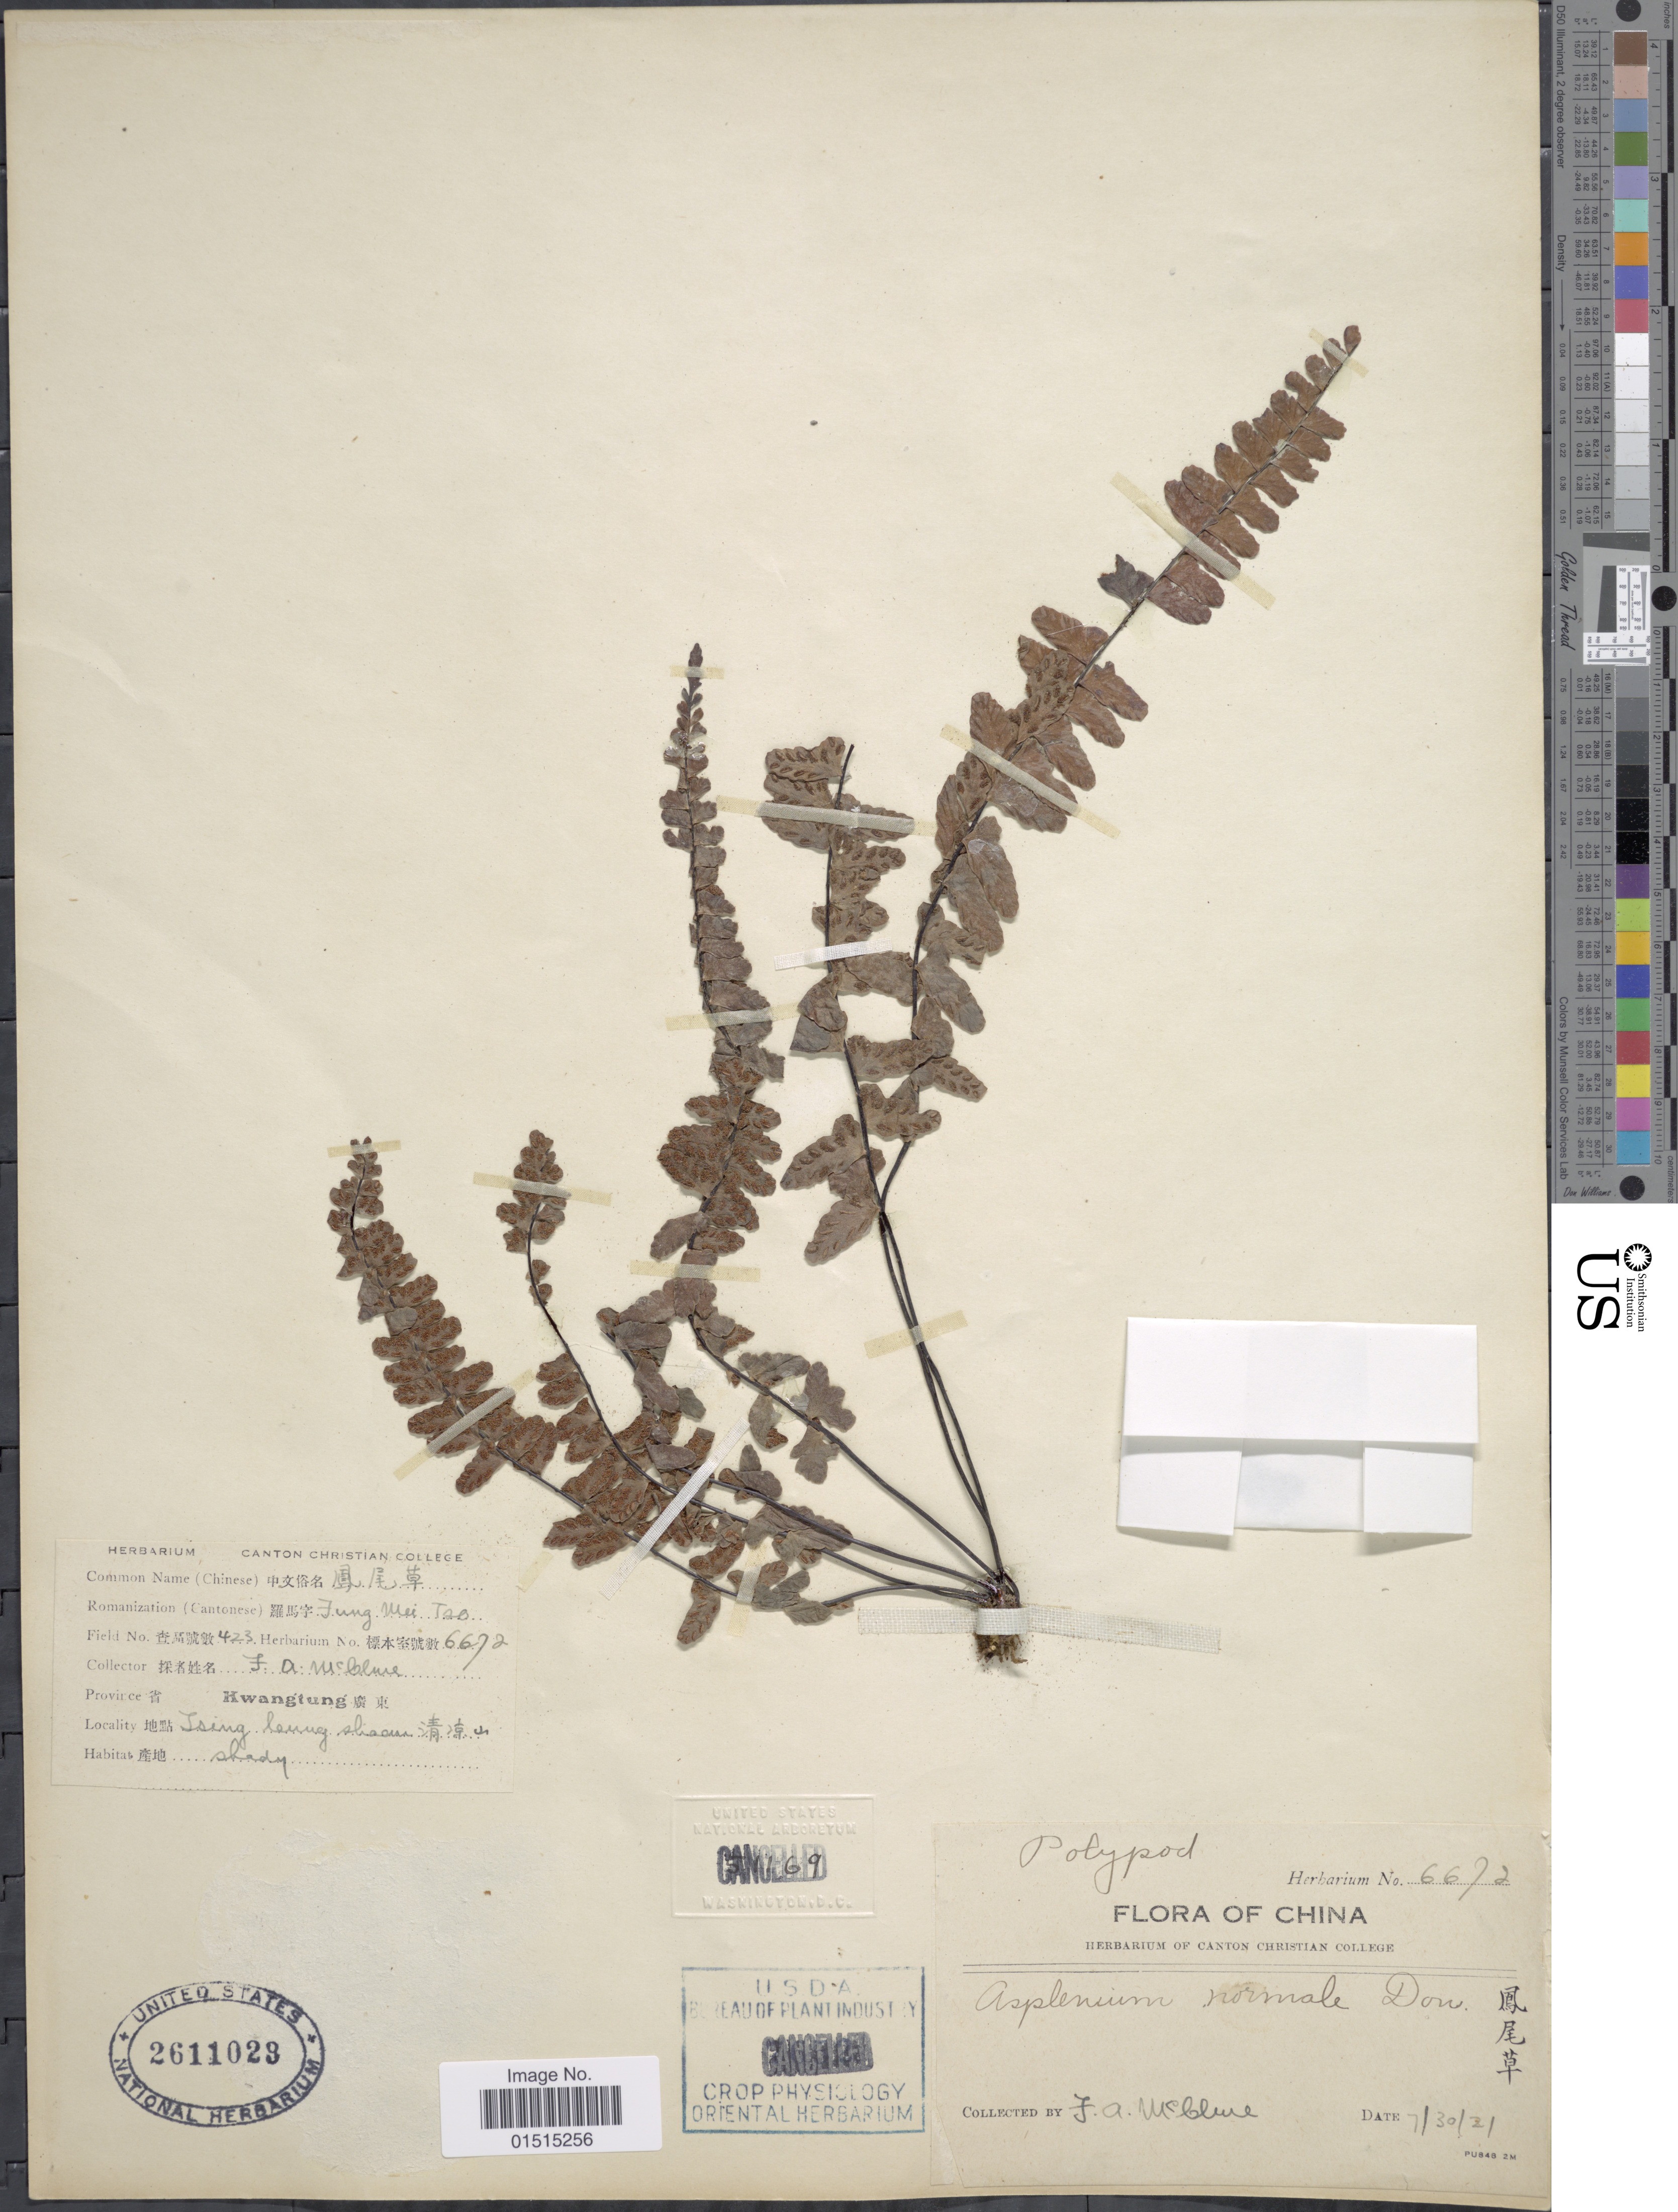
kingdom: Plantae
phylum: Tracheophyta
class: Polypodiopsida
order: Polypodiales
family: Aspleniaceae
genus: Asplenium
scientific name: Asplenium normale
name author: D. Don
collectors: F. A. McClure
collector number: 423/6672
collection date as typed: Transcribed d/m/y: 30/7/21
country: China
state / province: Guangdong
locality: Kwangtung, Ising Leuug Shaau [interpreted]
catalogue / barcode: US 2611023